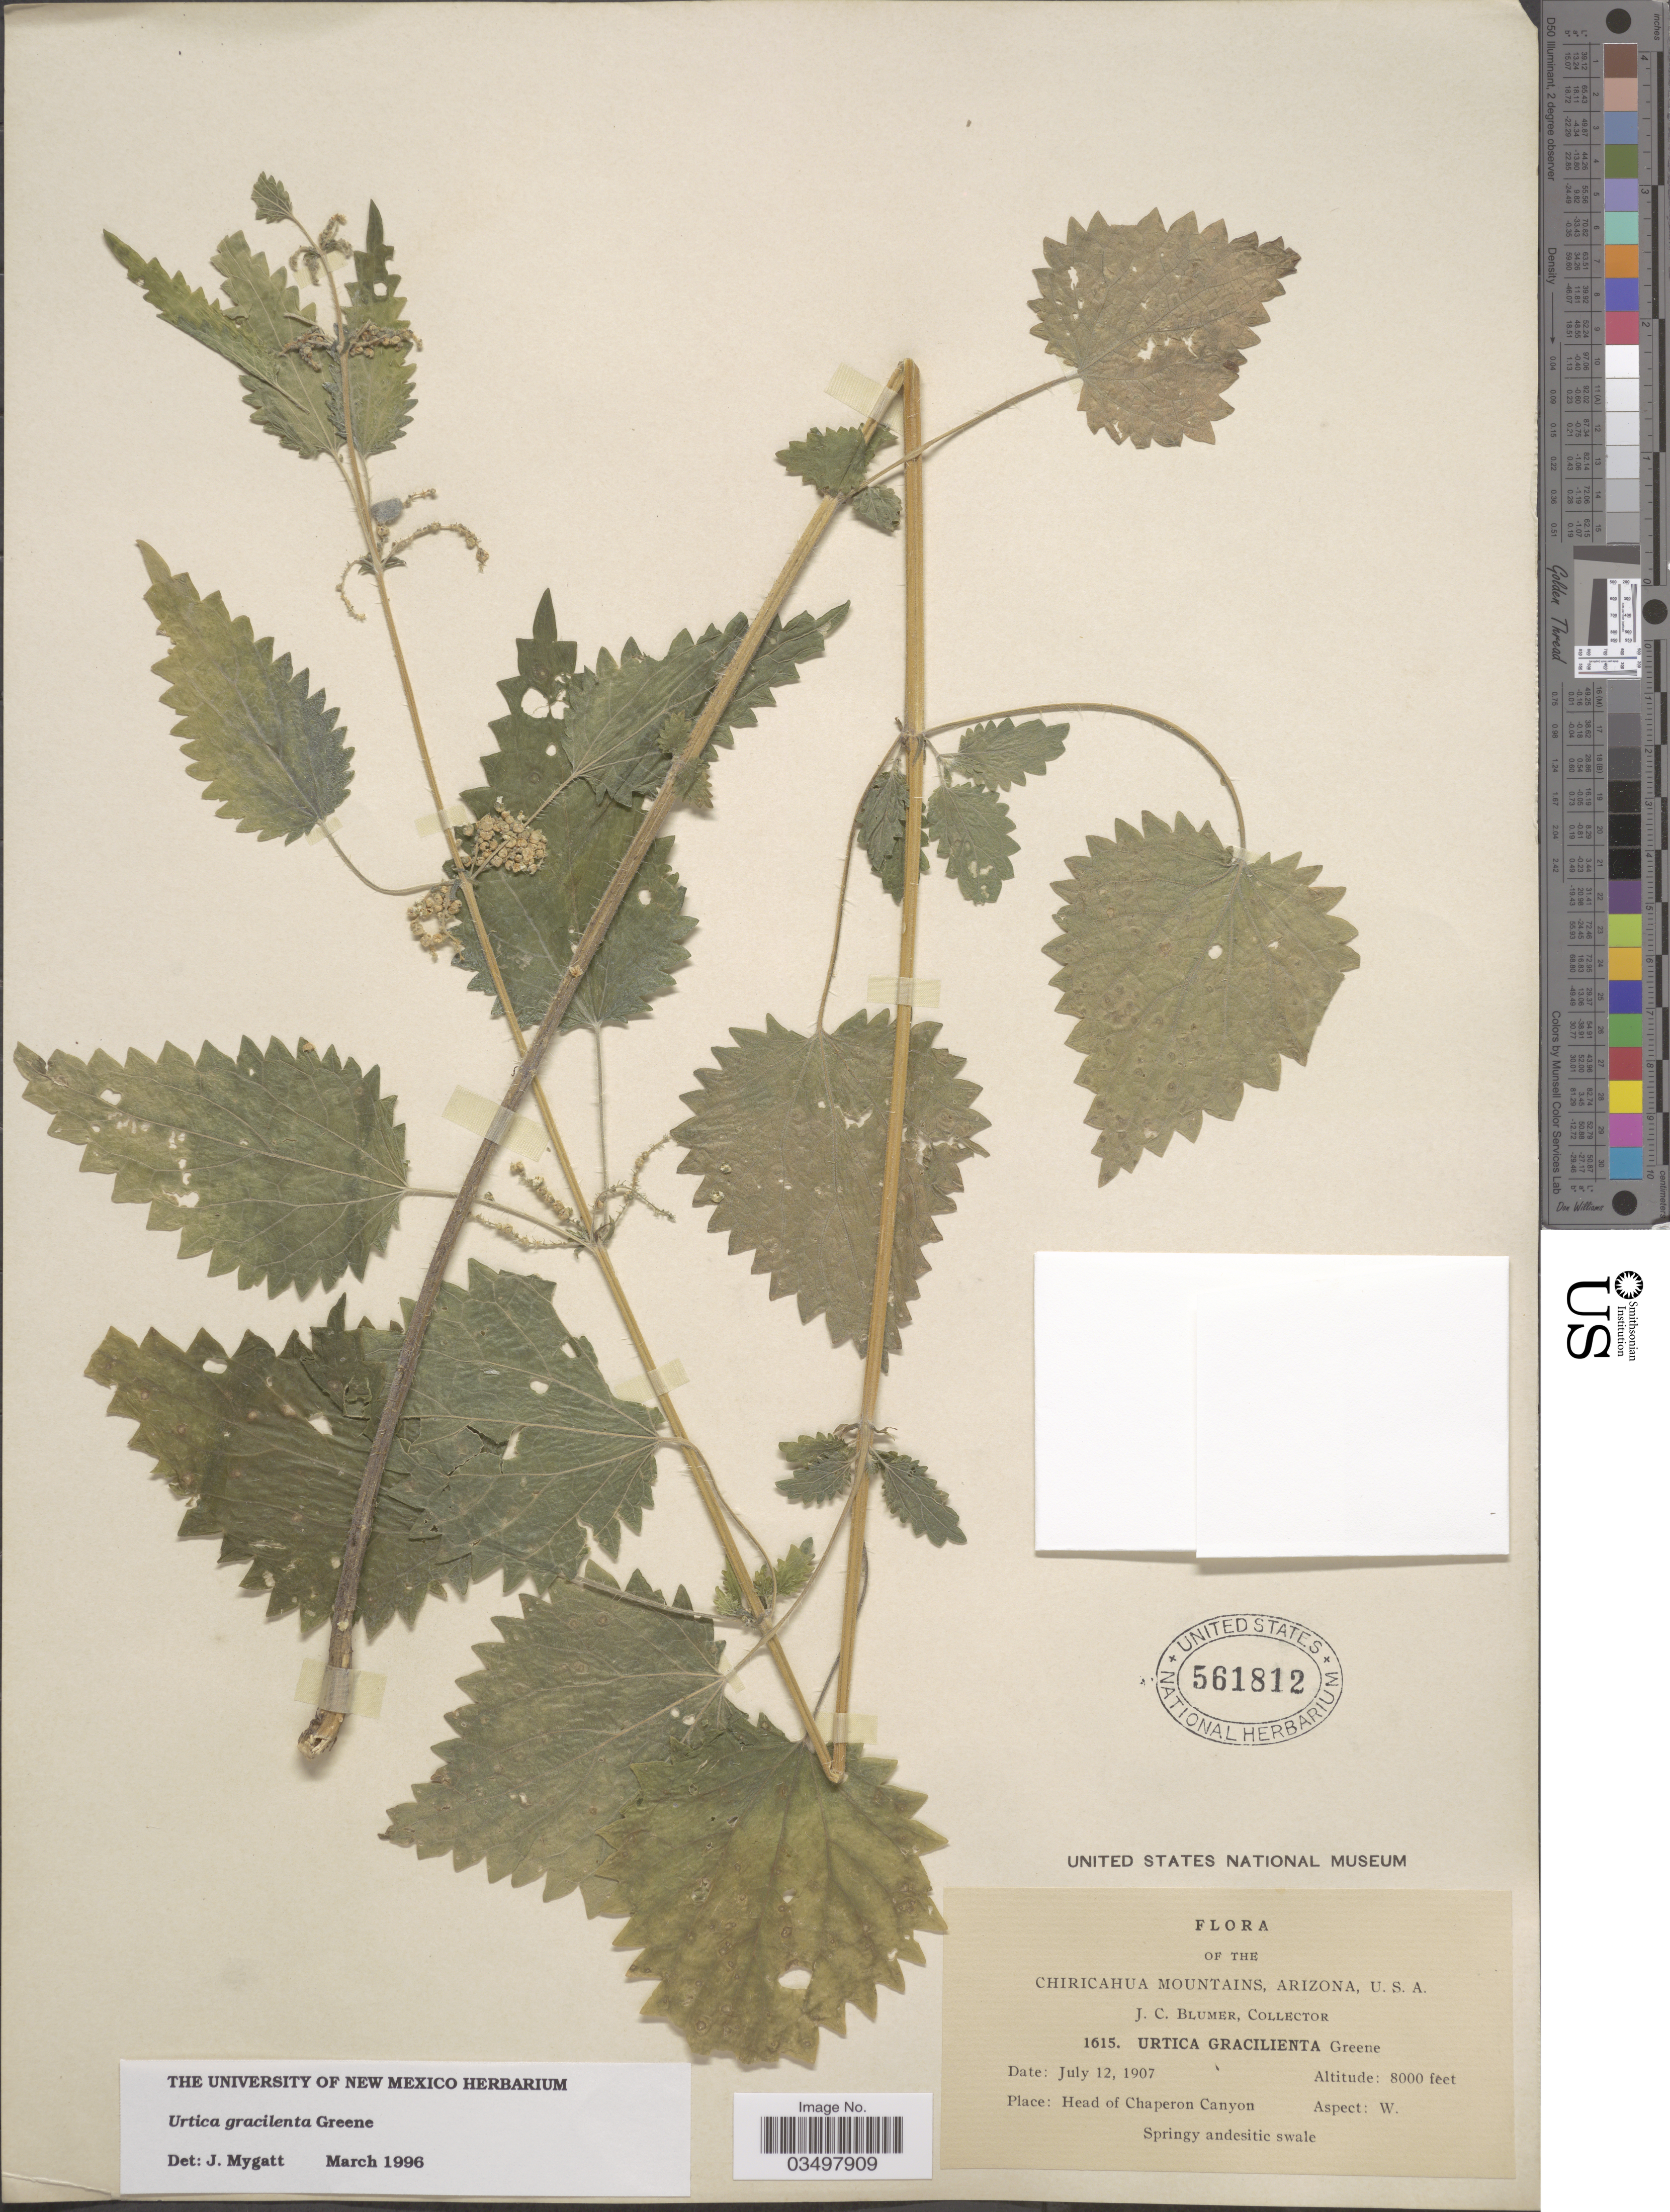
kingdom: Plantae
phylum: Tracheophyta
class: Magnoliopsida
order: Rosales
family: Urticaceae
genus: Urtica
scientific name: Urtica gracilenta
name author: Greene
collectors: J. C. Blumer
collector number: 1615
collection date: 1907-07-12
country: United States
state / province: Arizona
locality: Chiricahua Mountains. Head of Chaperon Canyon. Aspect: W.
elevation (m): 2438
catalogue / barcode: US 561812